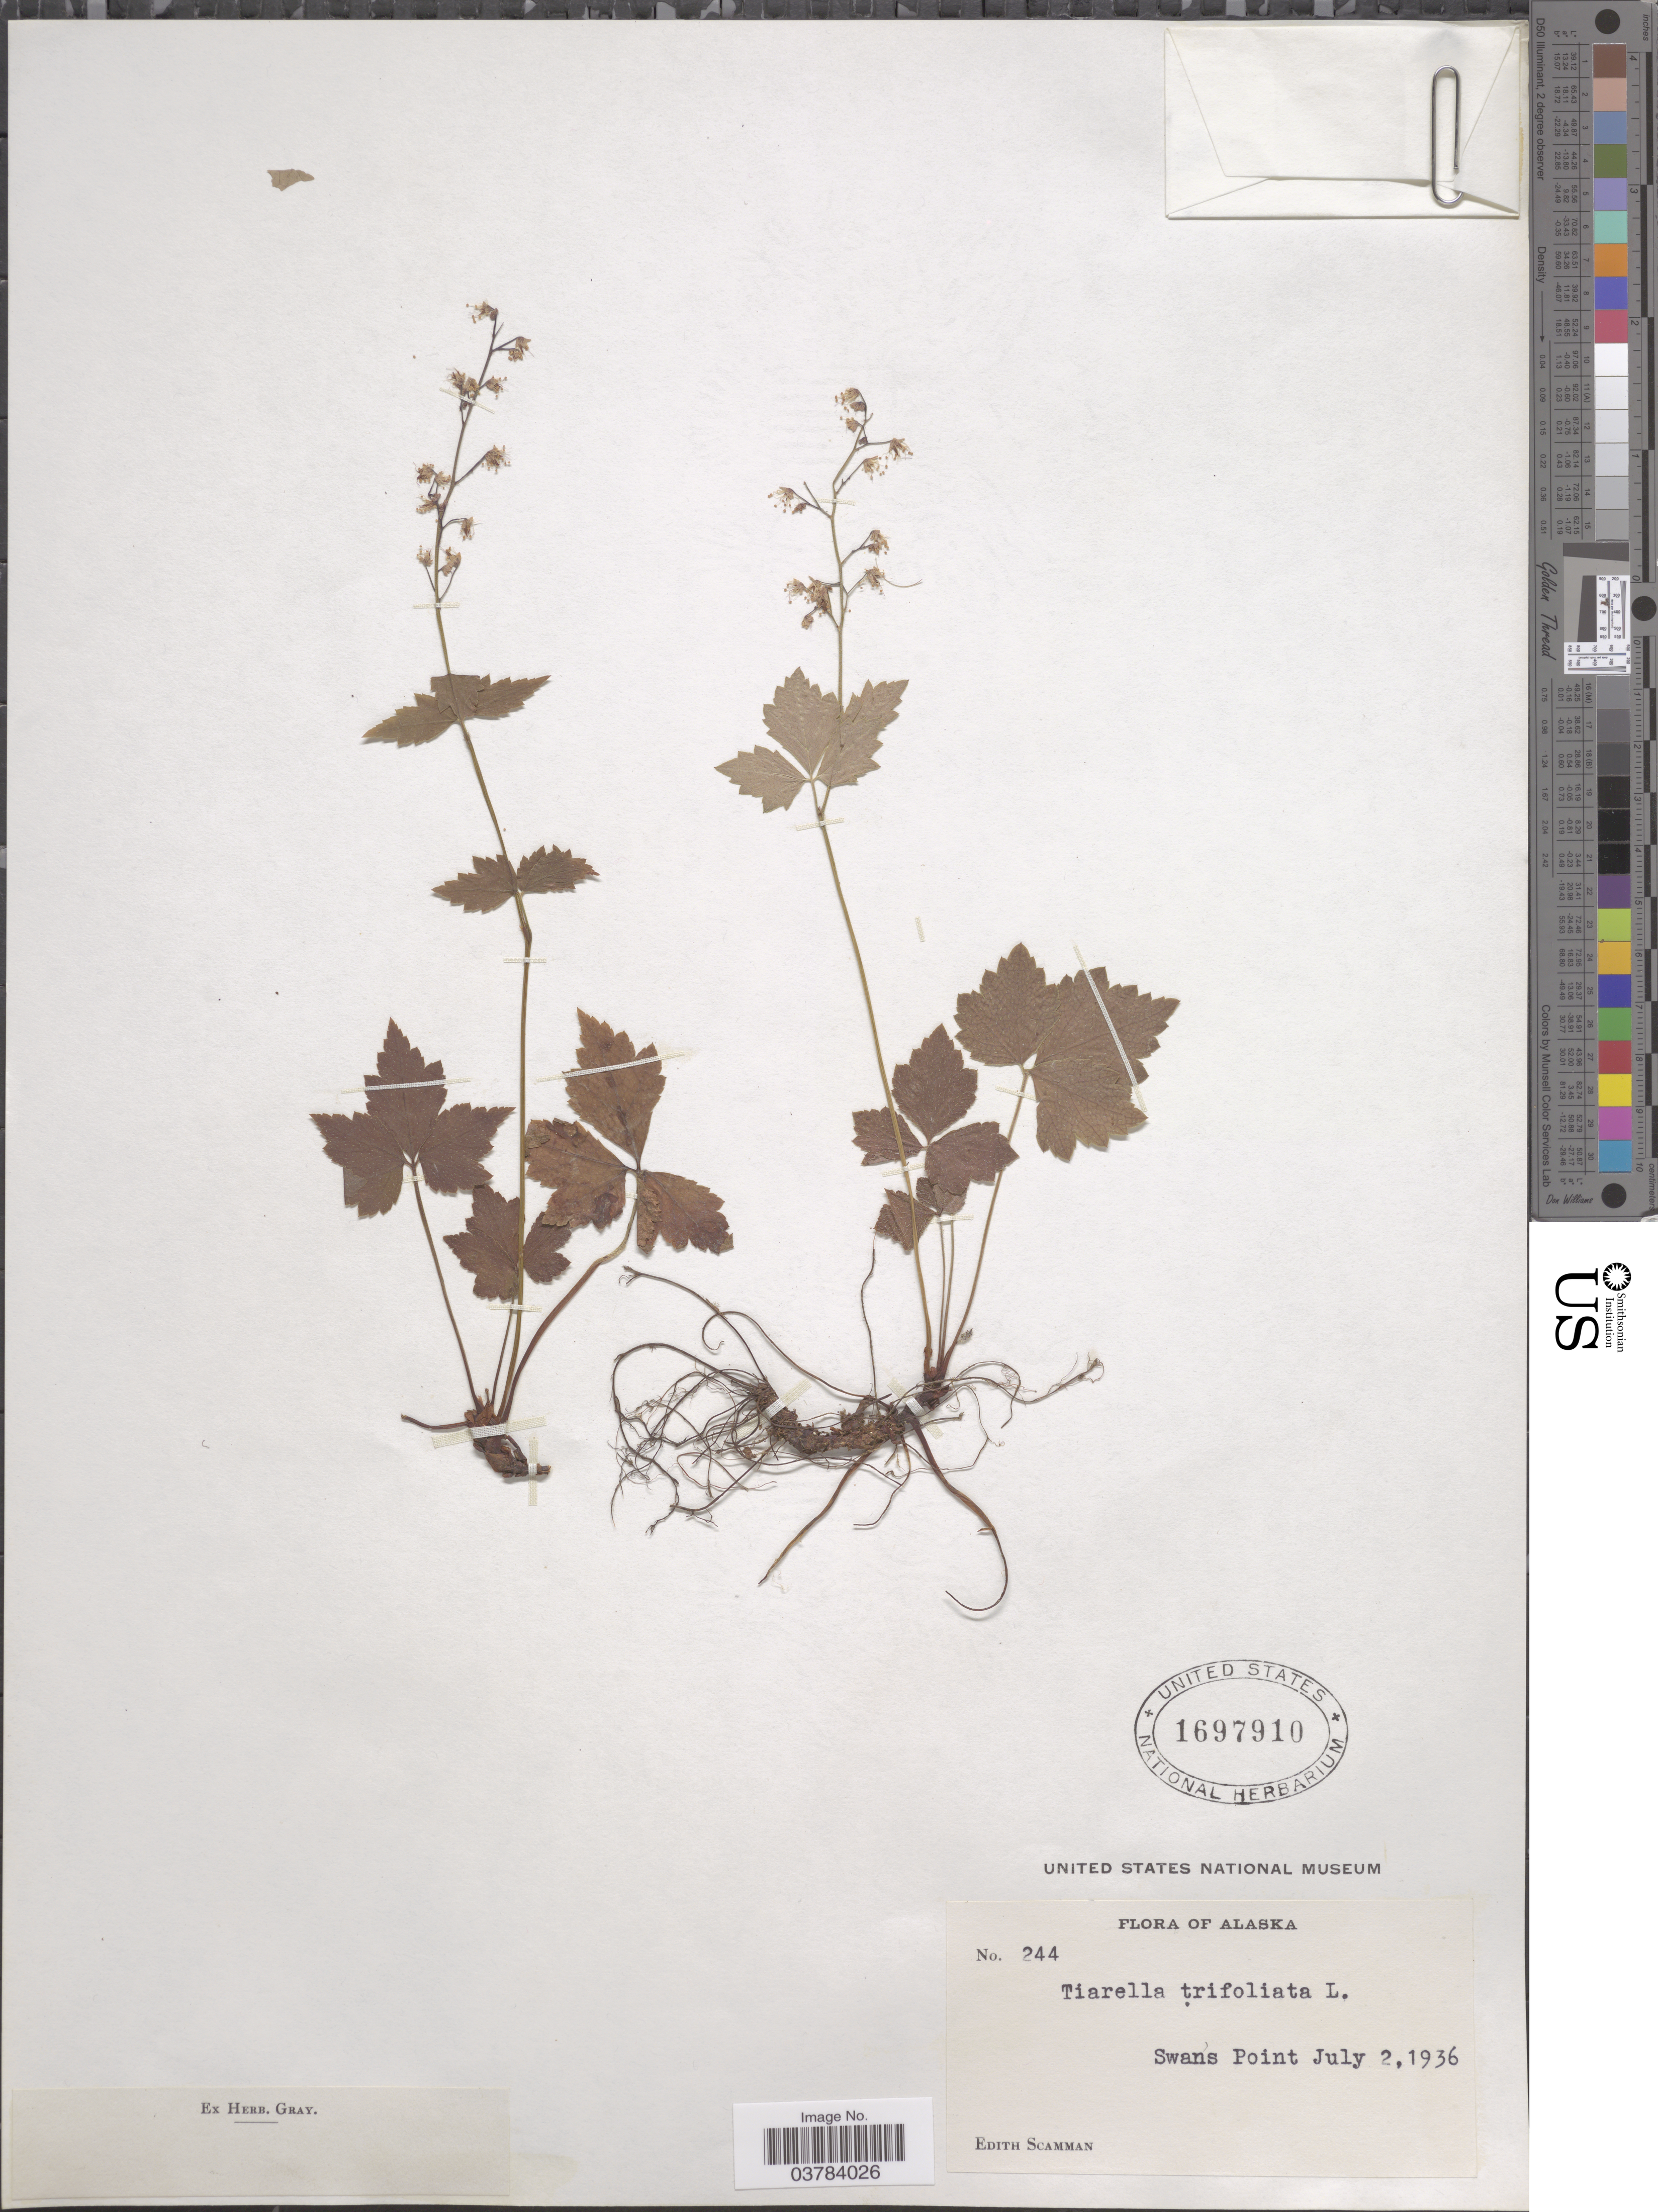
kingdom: Plantae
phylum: Tracheophyta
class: Magnoliopsida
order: Saxifragales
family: Saxifragaceae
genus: Tiarella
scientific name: Tiarella trifoliata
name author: L.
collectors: E. Scamman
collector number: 244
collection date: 1936-07-02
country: United States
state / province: Alaska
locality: Swans Point.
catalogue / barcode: US 1697910